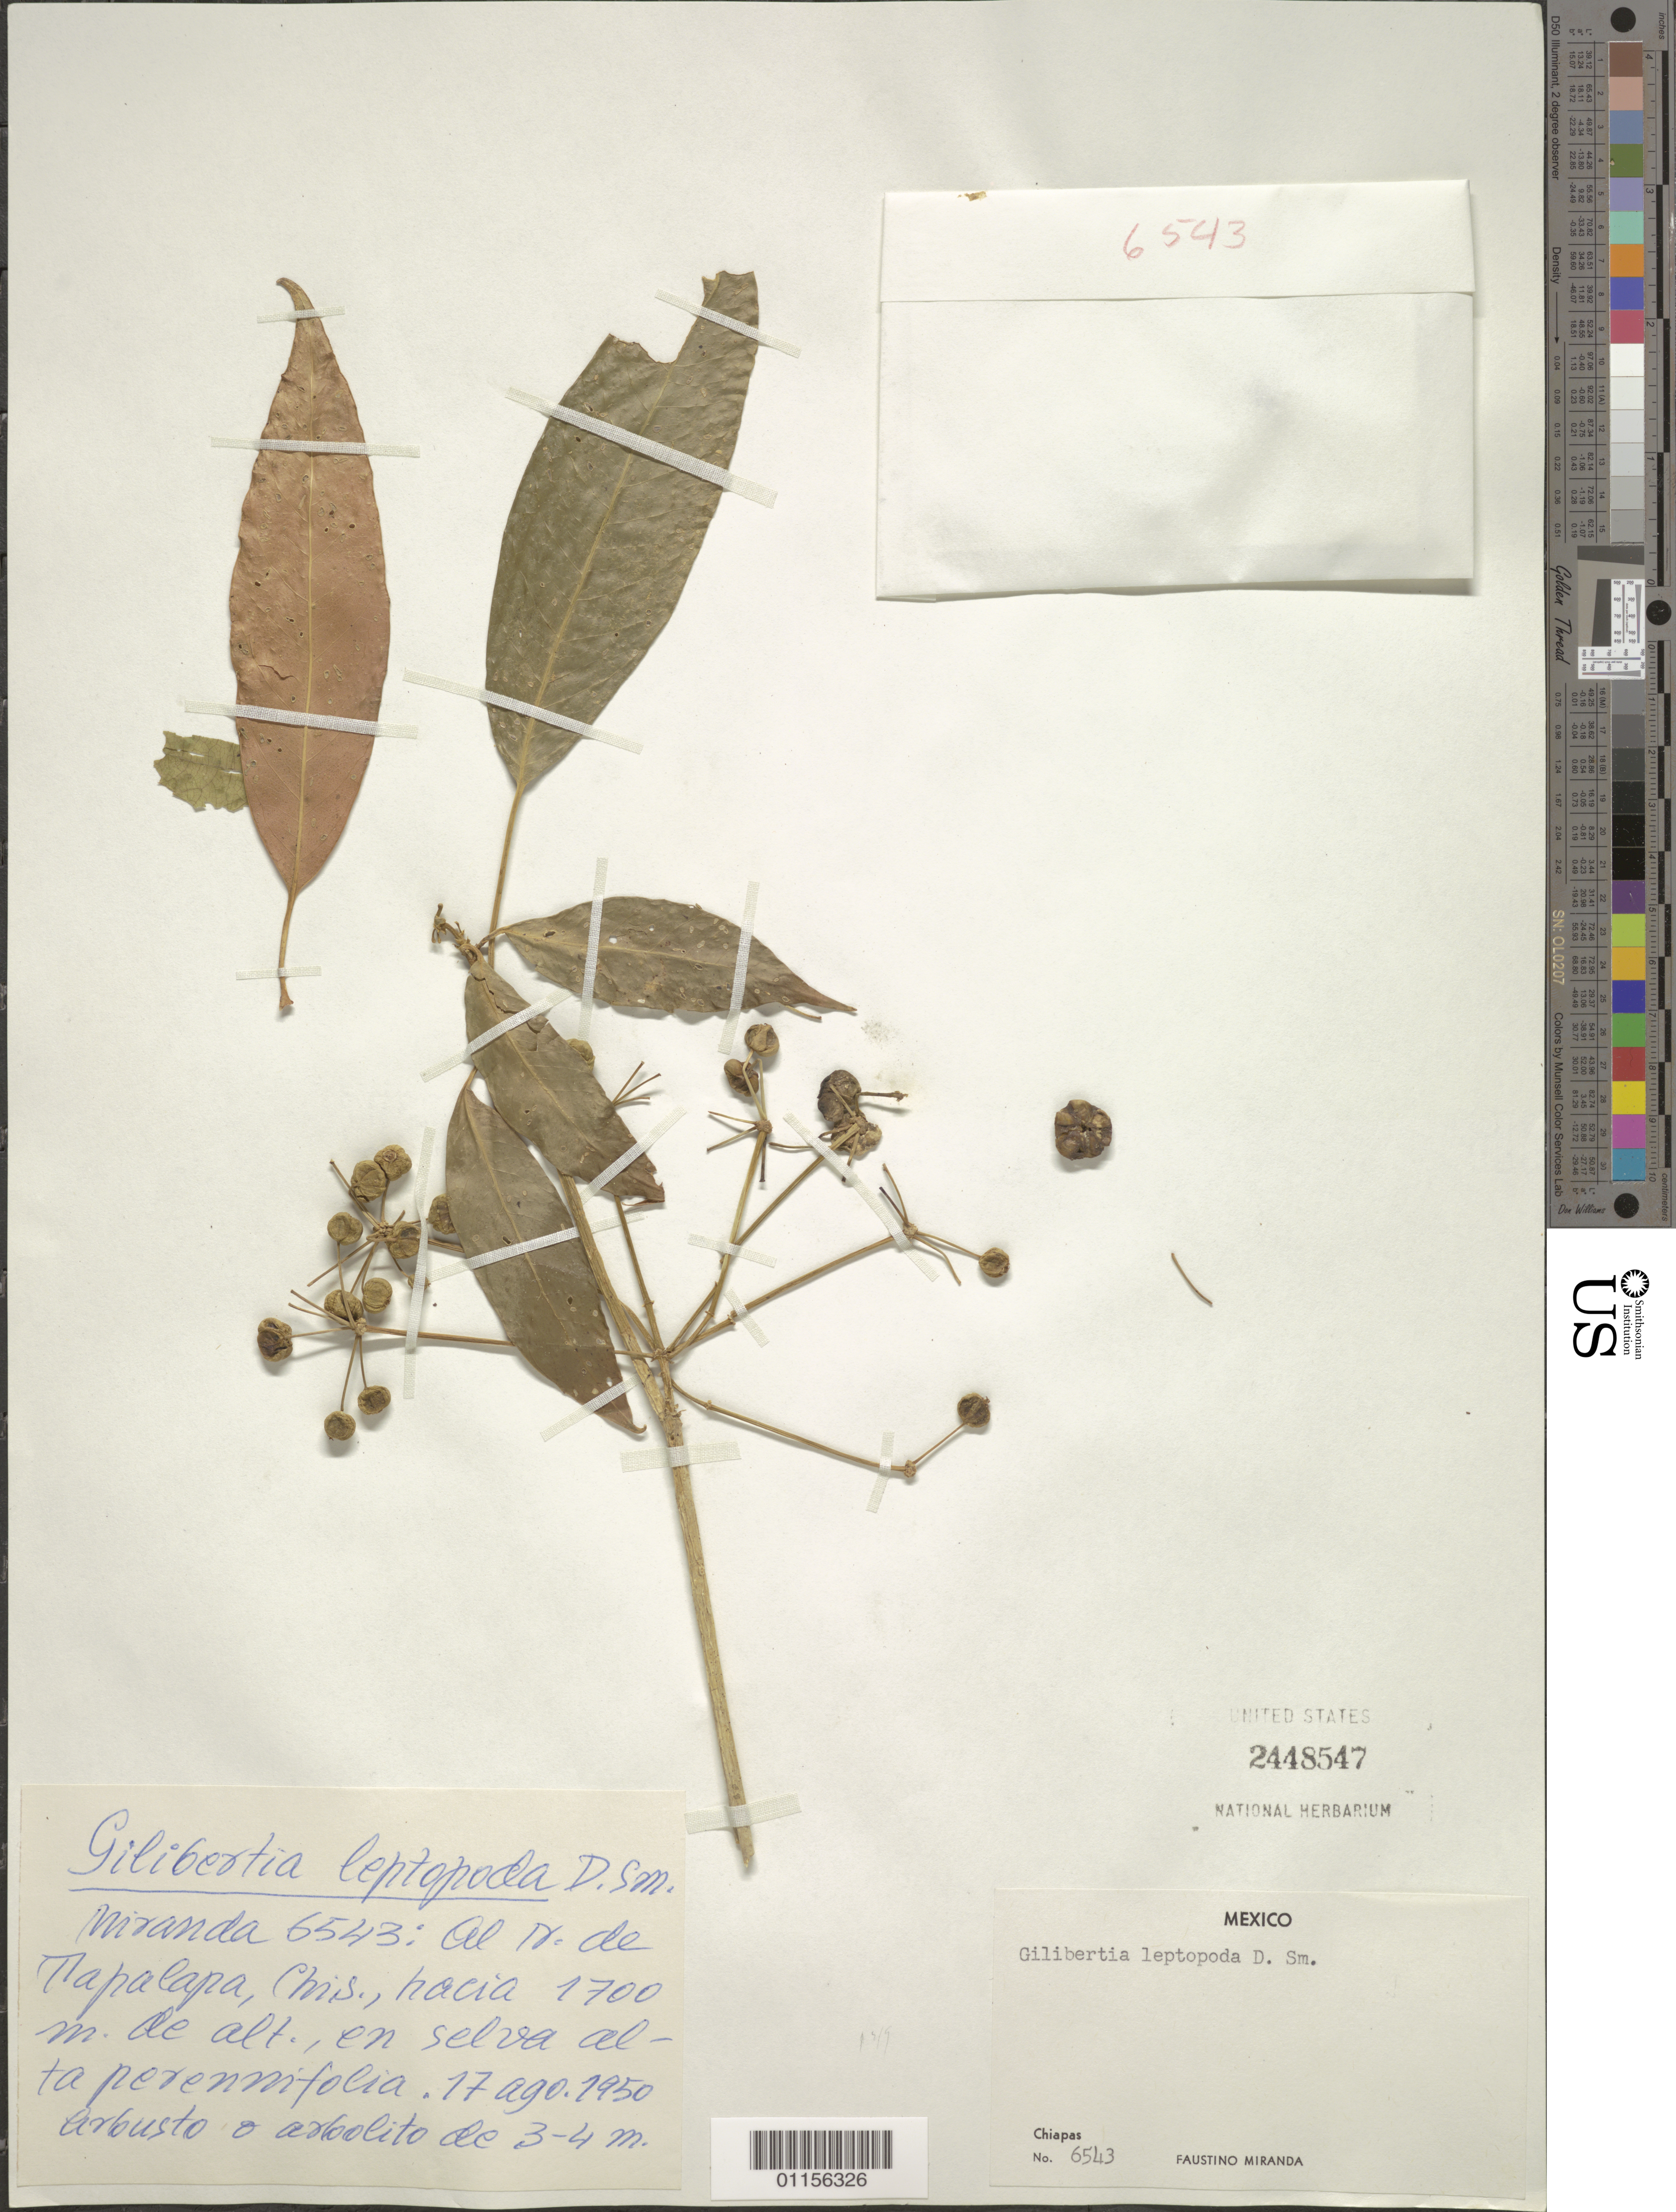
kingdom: Plantae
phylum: Tracheophyta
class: Magnoliopsida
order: Apiales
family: Araliaceae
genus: Dendropanax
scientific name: Dendropanax leptopodus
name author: (Donn. Sm.) A.C. Sm.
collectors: F. Miranda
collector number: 6543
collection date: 1950-08-17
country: Mexico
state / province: Chiapas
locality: N of Tapalapa.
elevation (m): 1700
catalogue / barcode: US 2448547